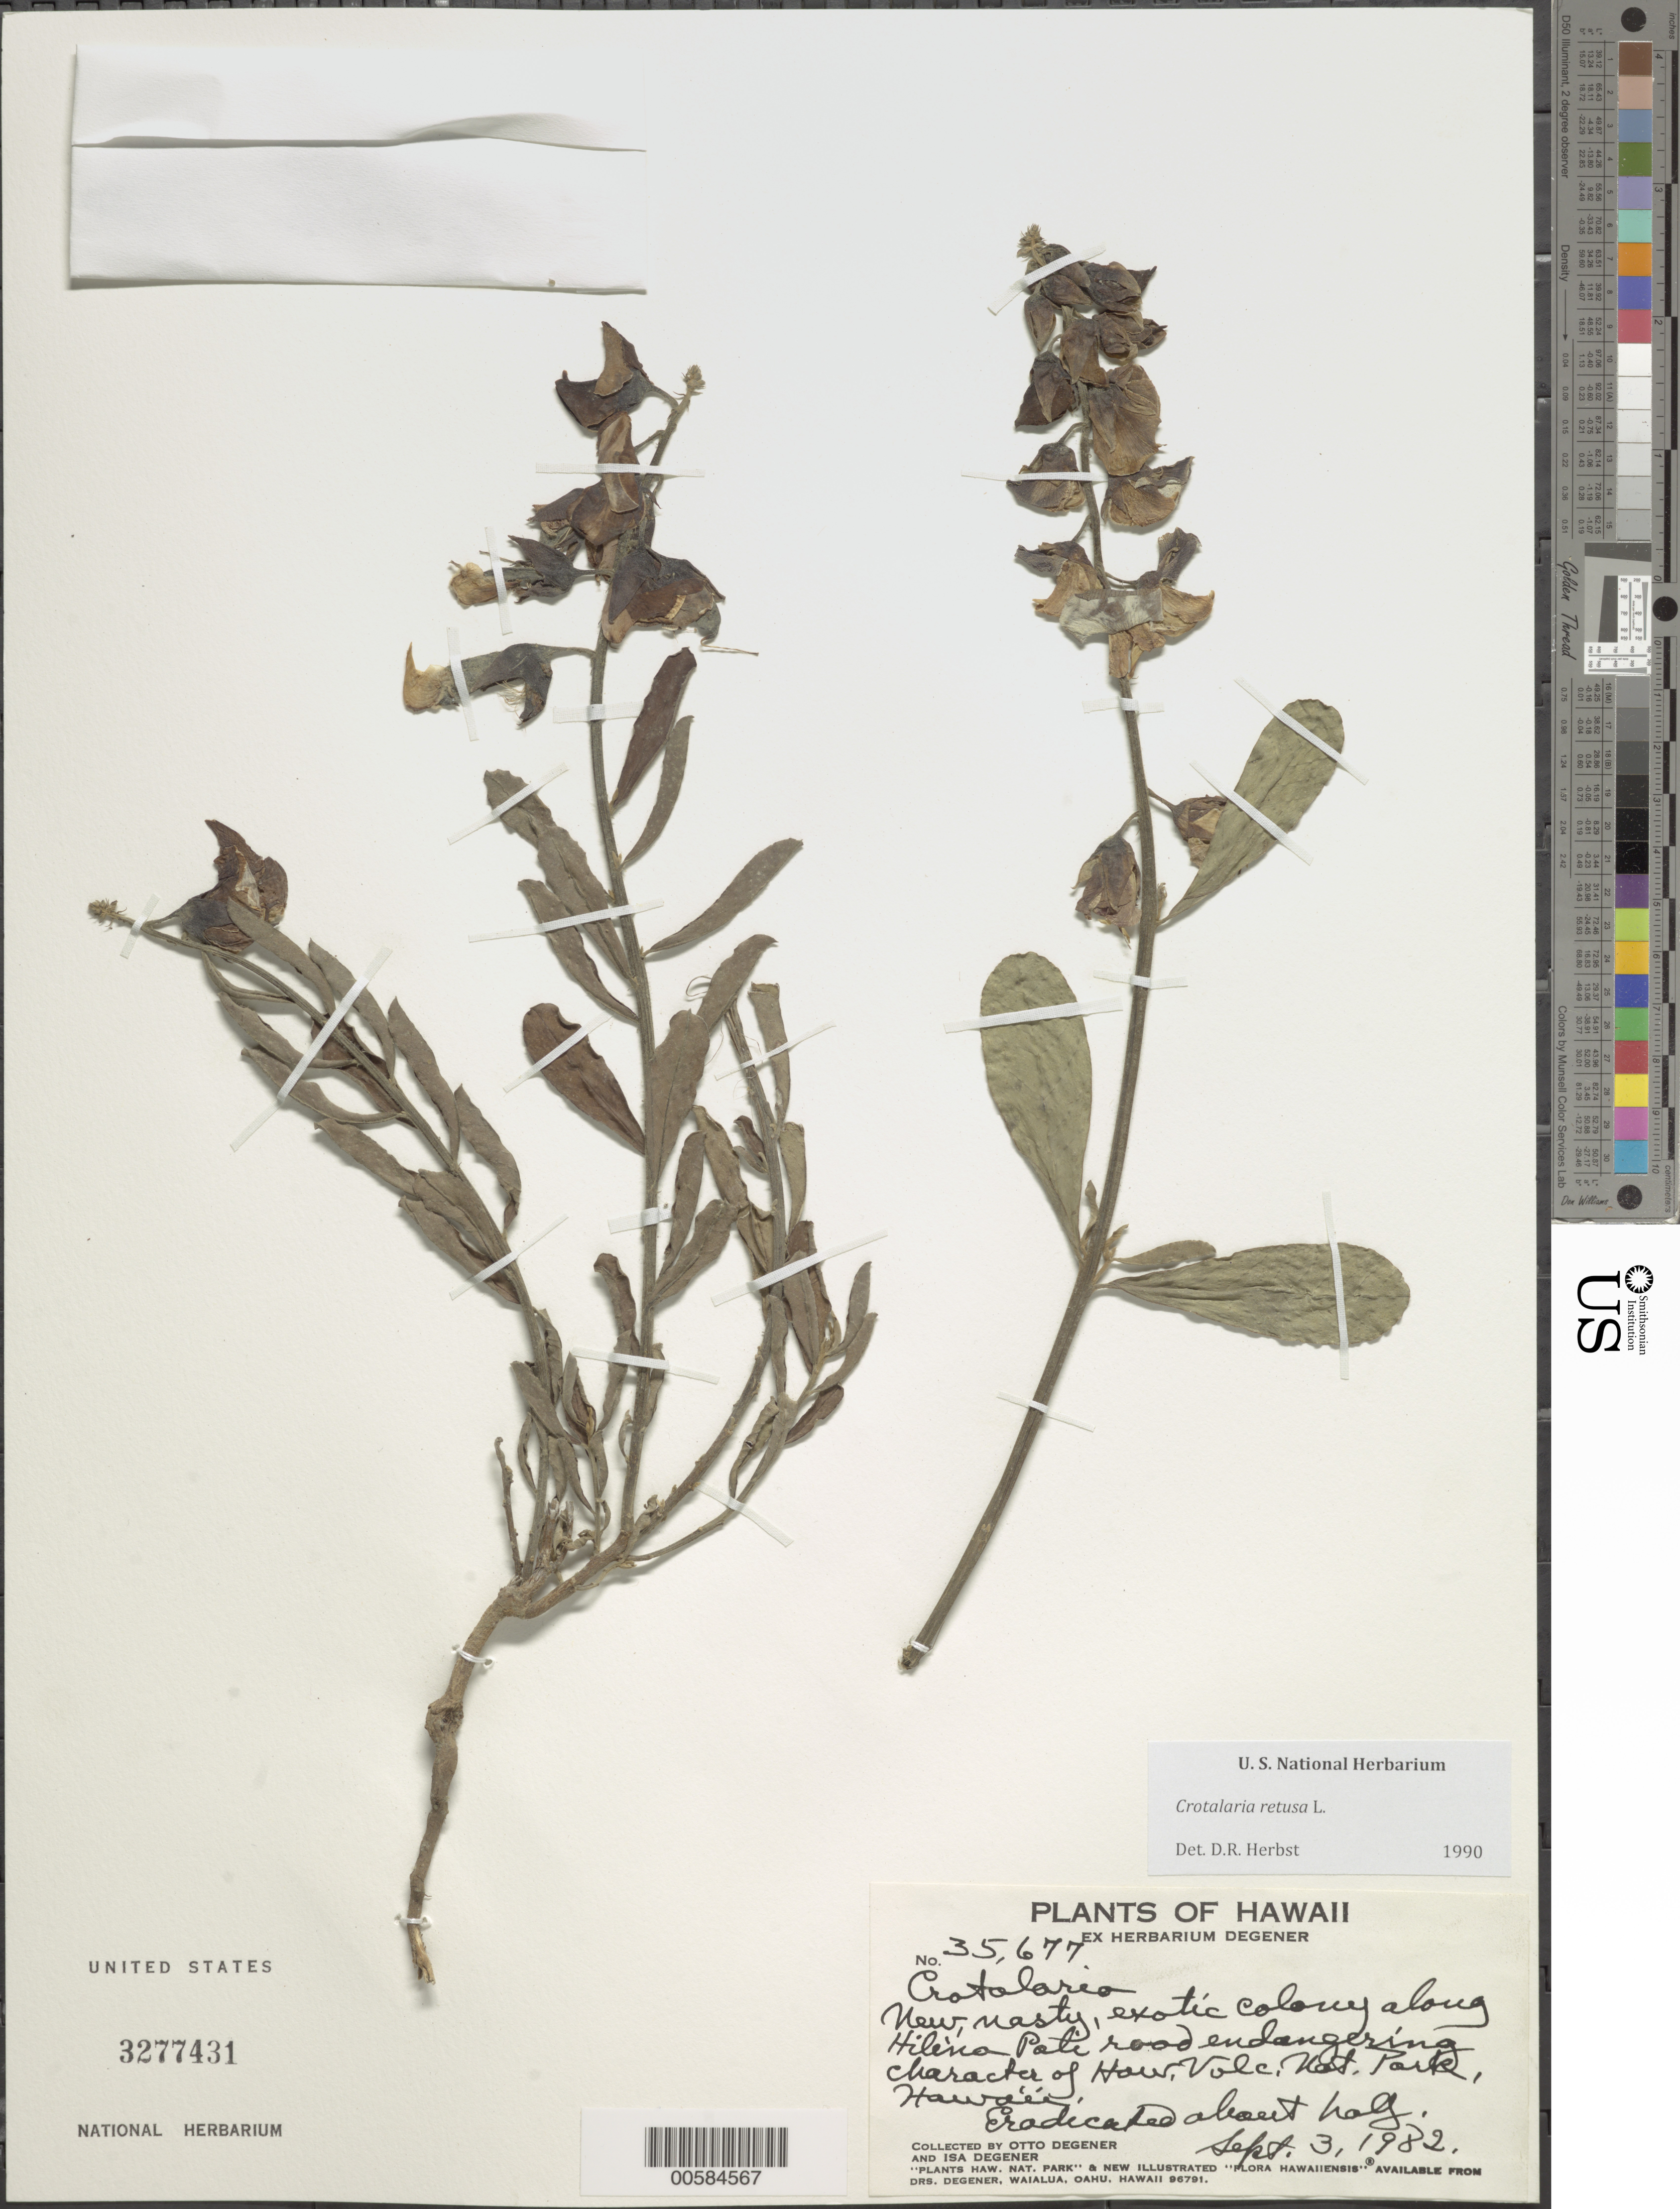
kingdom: Plantae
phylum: Tracheophyta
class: Magnoliopsida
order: Fabales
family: Fabaceae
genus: Crotalaria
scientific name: Crotalaria retusa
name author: L.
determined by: Herbst, D. R.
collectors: O. Degener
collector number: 35677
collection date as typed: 3 Sep 1982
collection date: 1982-09-03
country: United States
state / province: Hawaii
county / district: Hawaii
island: Hawaii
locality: Hilena Pali Rd endangering character of Haw. Volc. Nat. Park.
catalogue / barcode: US 3277431